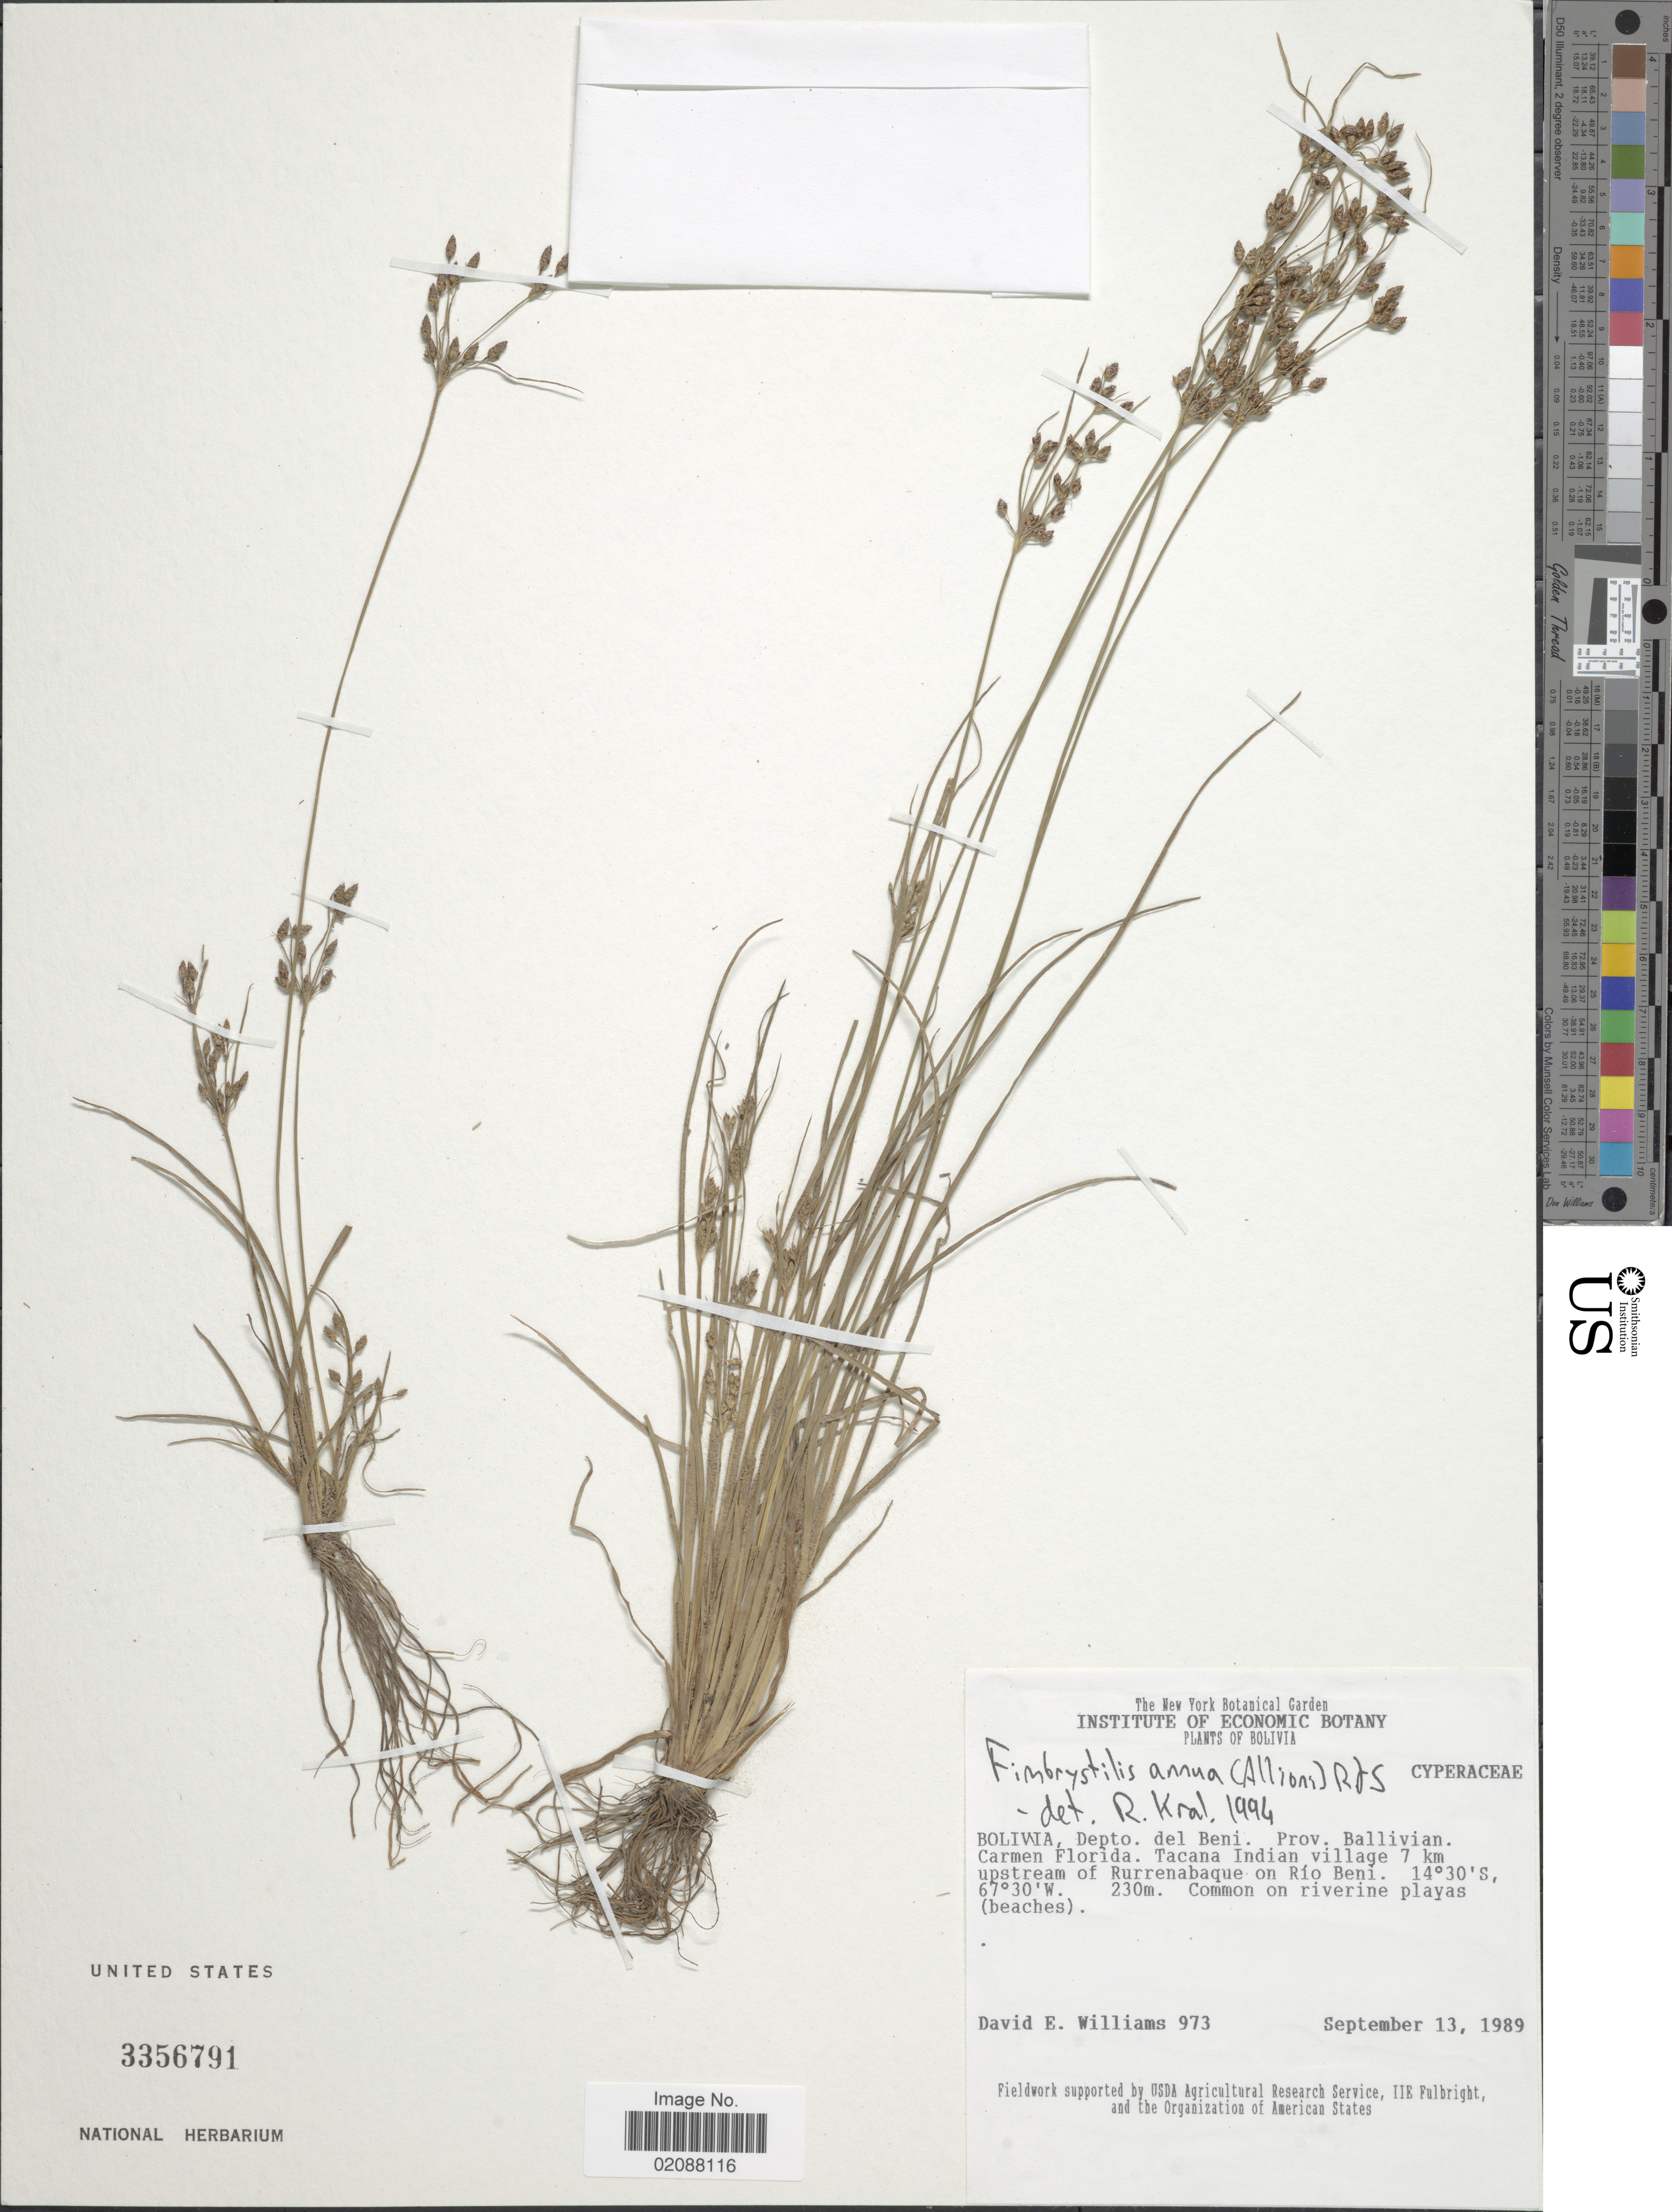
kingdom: Plantae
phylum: Tracheophyta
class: Liliopsida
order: Poales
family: Cyperaceae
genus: Fimbristylis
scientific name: Fimbristylis annua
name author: (All.) Roem. & Schult.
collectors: D. E. Williams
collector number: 973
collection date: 1989-09-13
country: Bolivia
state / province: Beni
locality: Prov. Ballivian, Carmen Florida, Tacana Indian village 7 km upstream of Rurrenabaque on Rio Beni, on riverine playas (beaches)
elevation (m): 230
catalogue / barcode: US 3356791